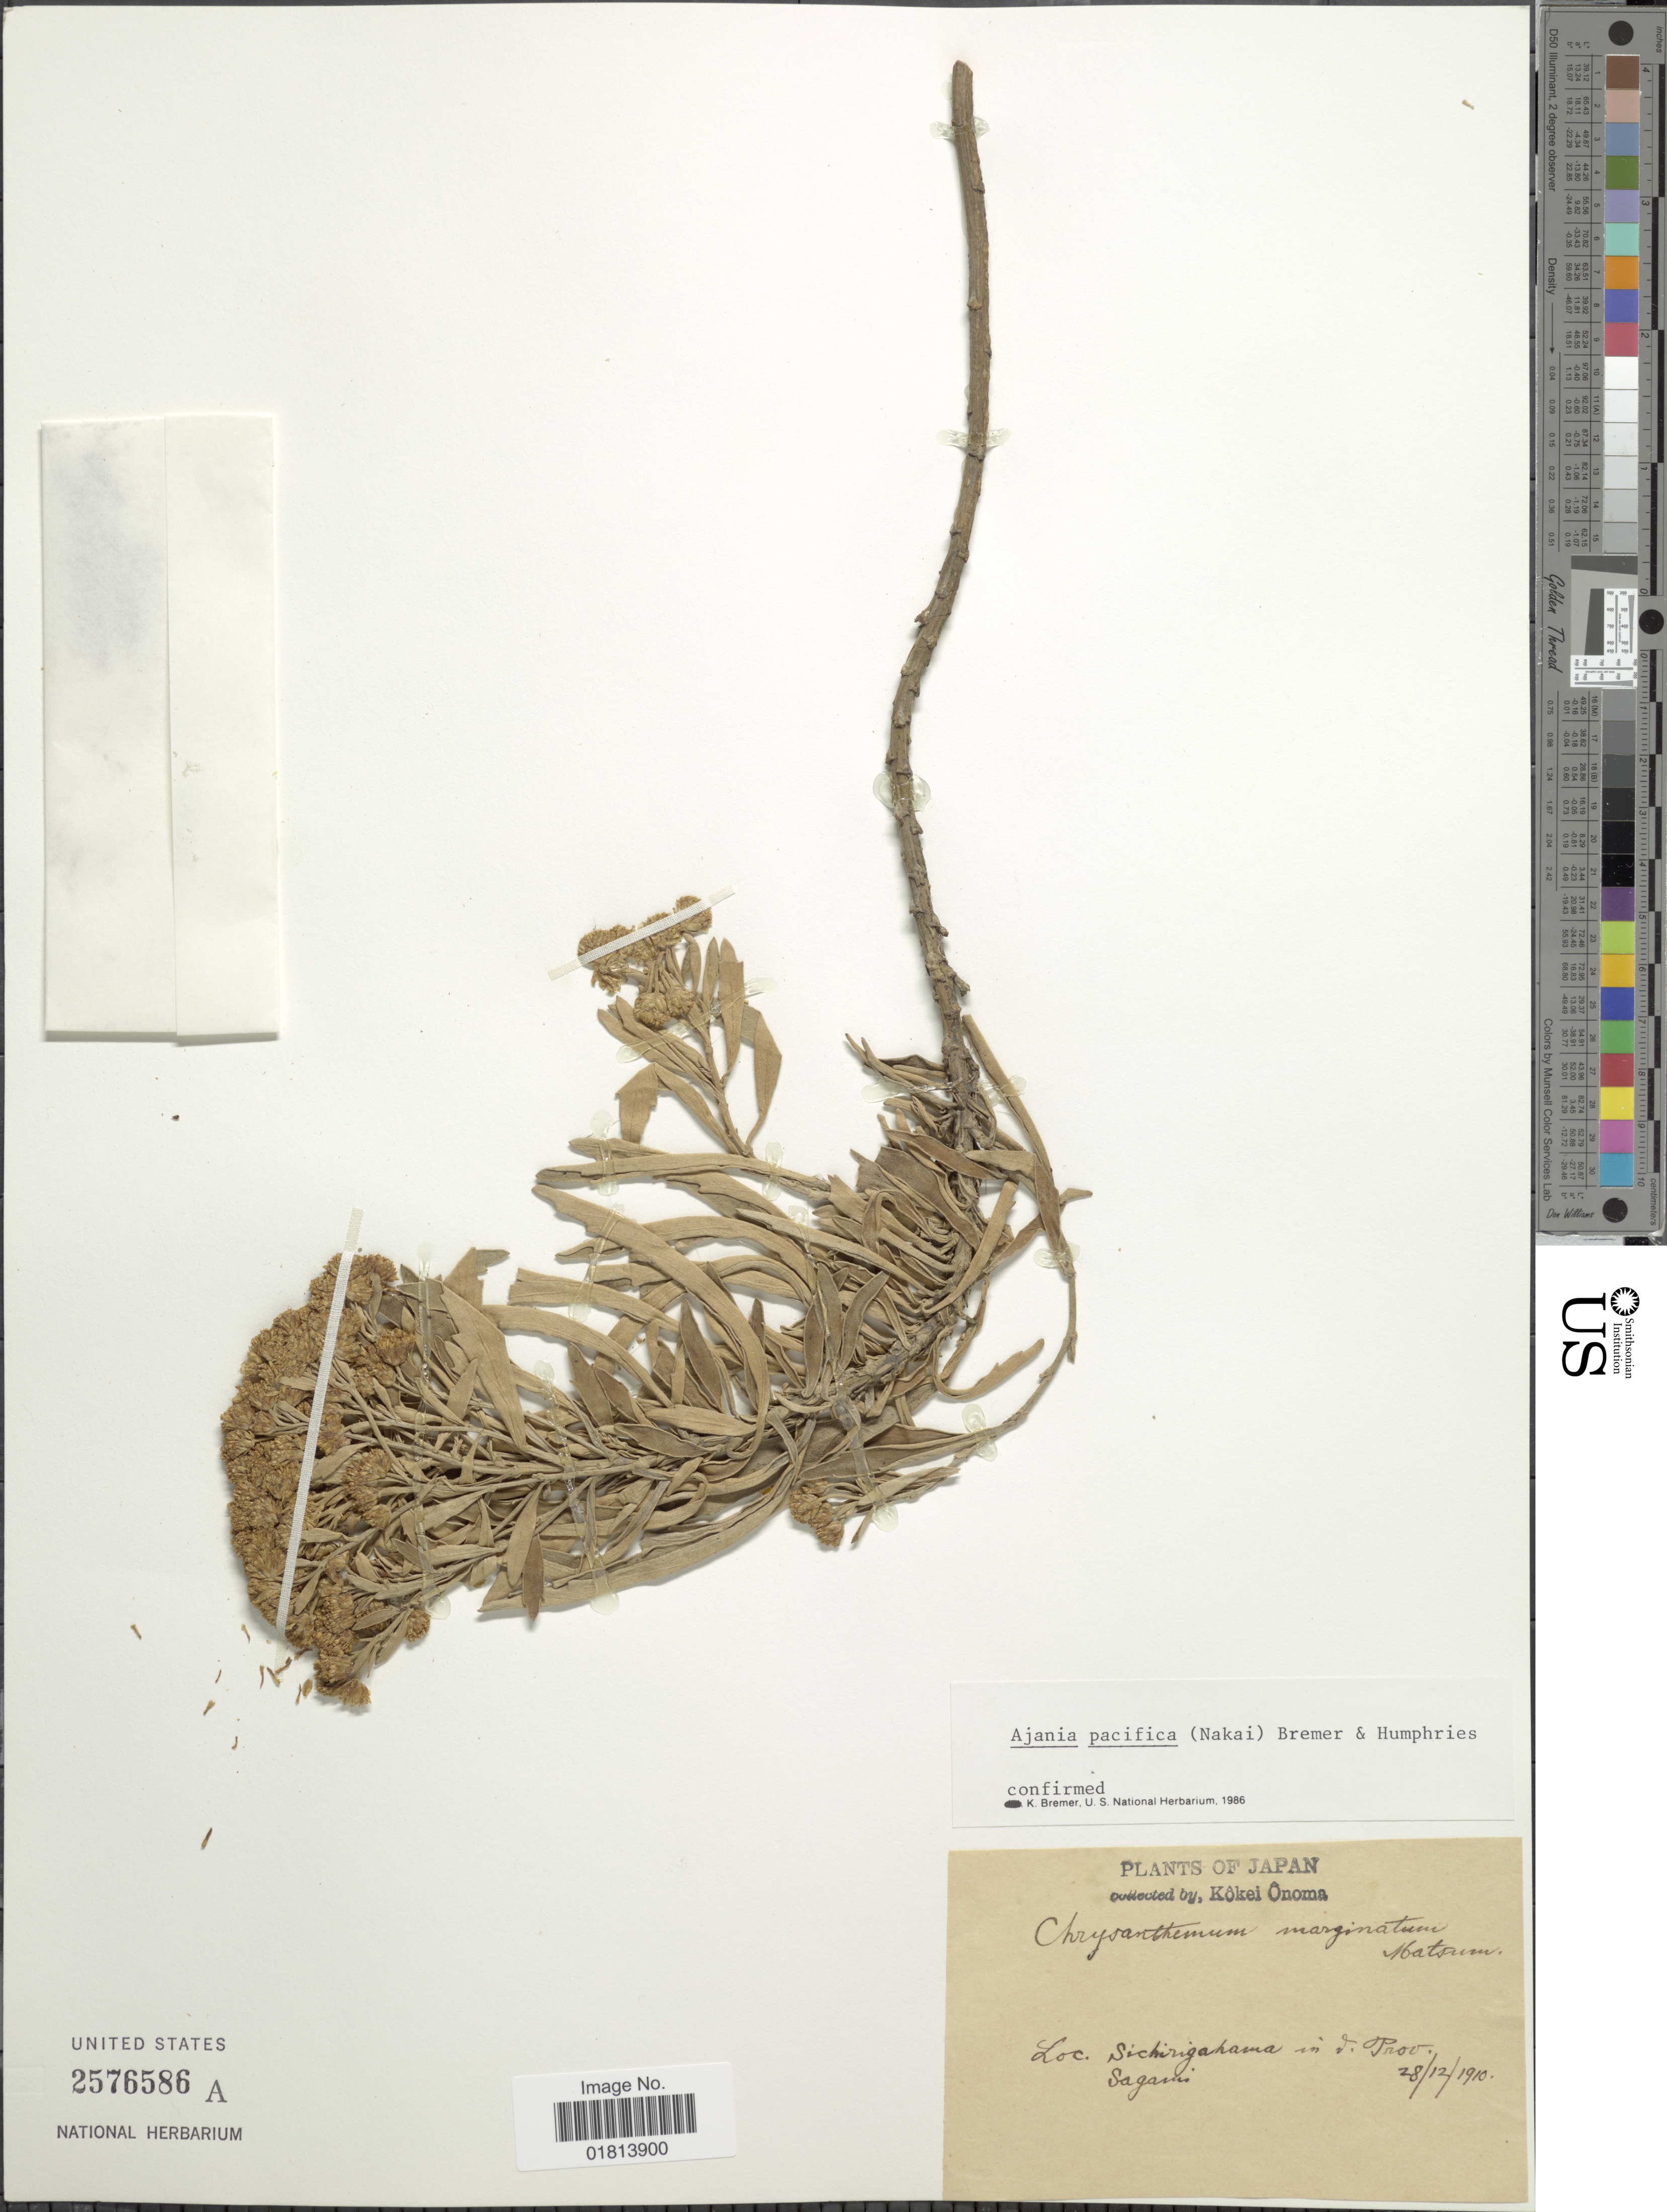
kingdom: Plantae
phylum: Tracheophyta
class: Magnoliopsida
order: Asterales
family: Asteraceae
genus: Ajania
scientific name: Ajania pacifica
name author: Nakai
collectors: K. Onoma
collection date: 1910-12-28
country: Japan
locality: Sichirigahama in v. Prov. Sagamo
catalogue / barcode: US 2576586A